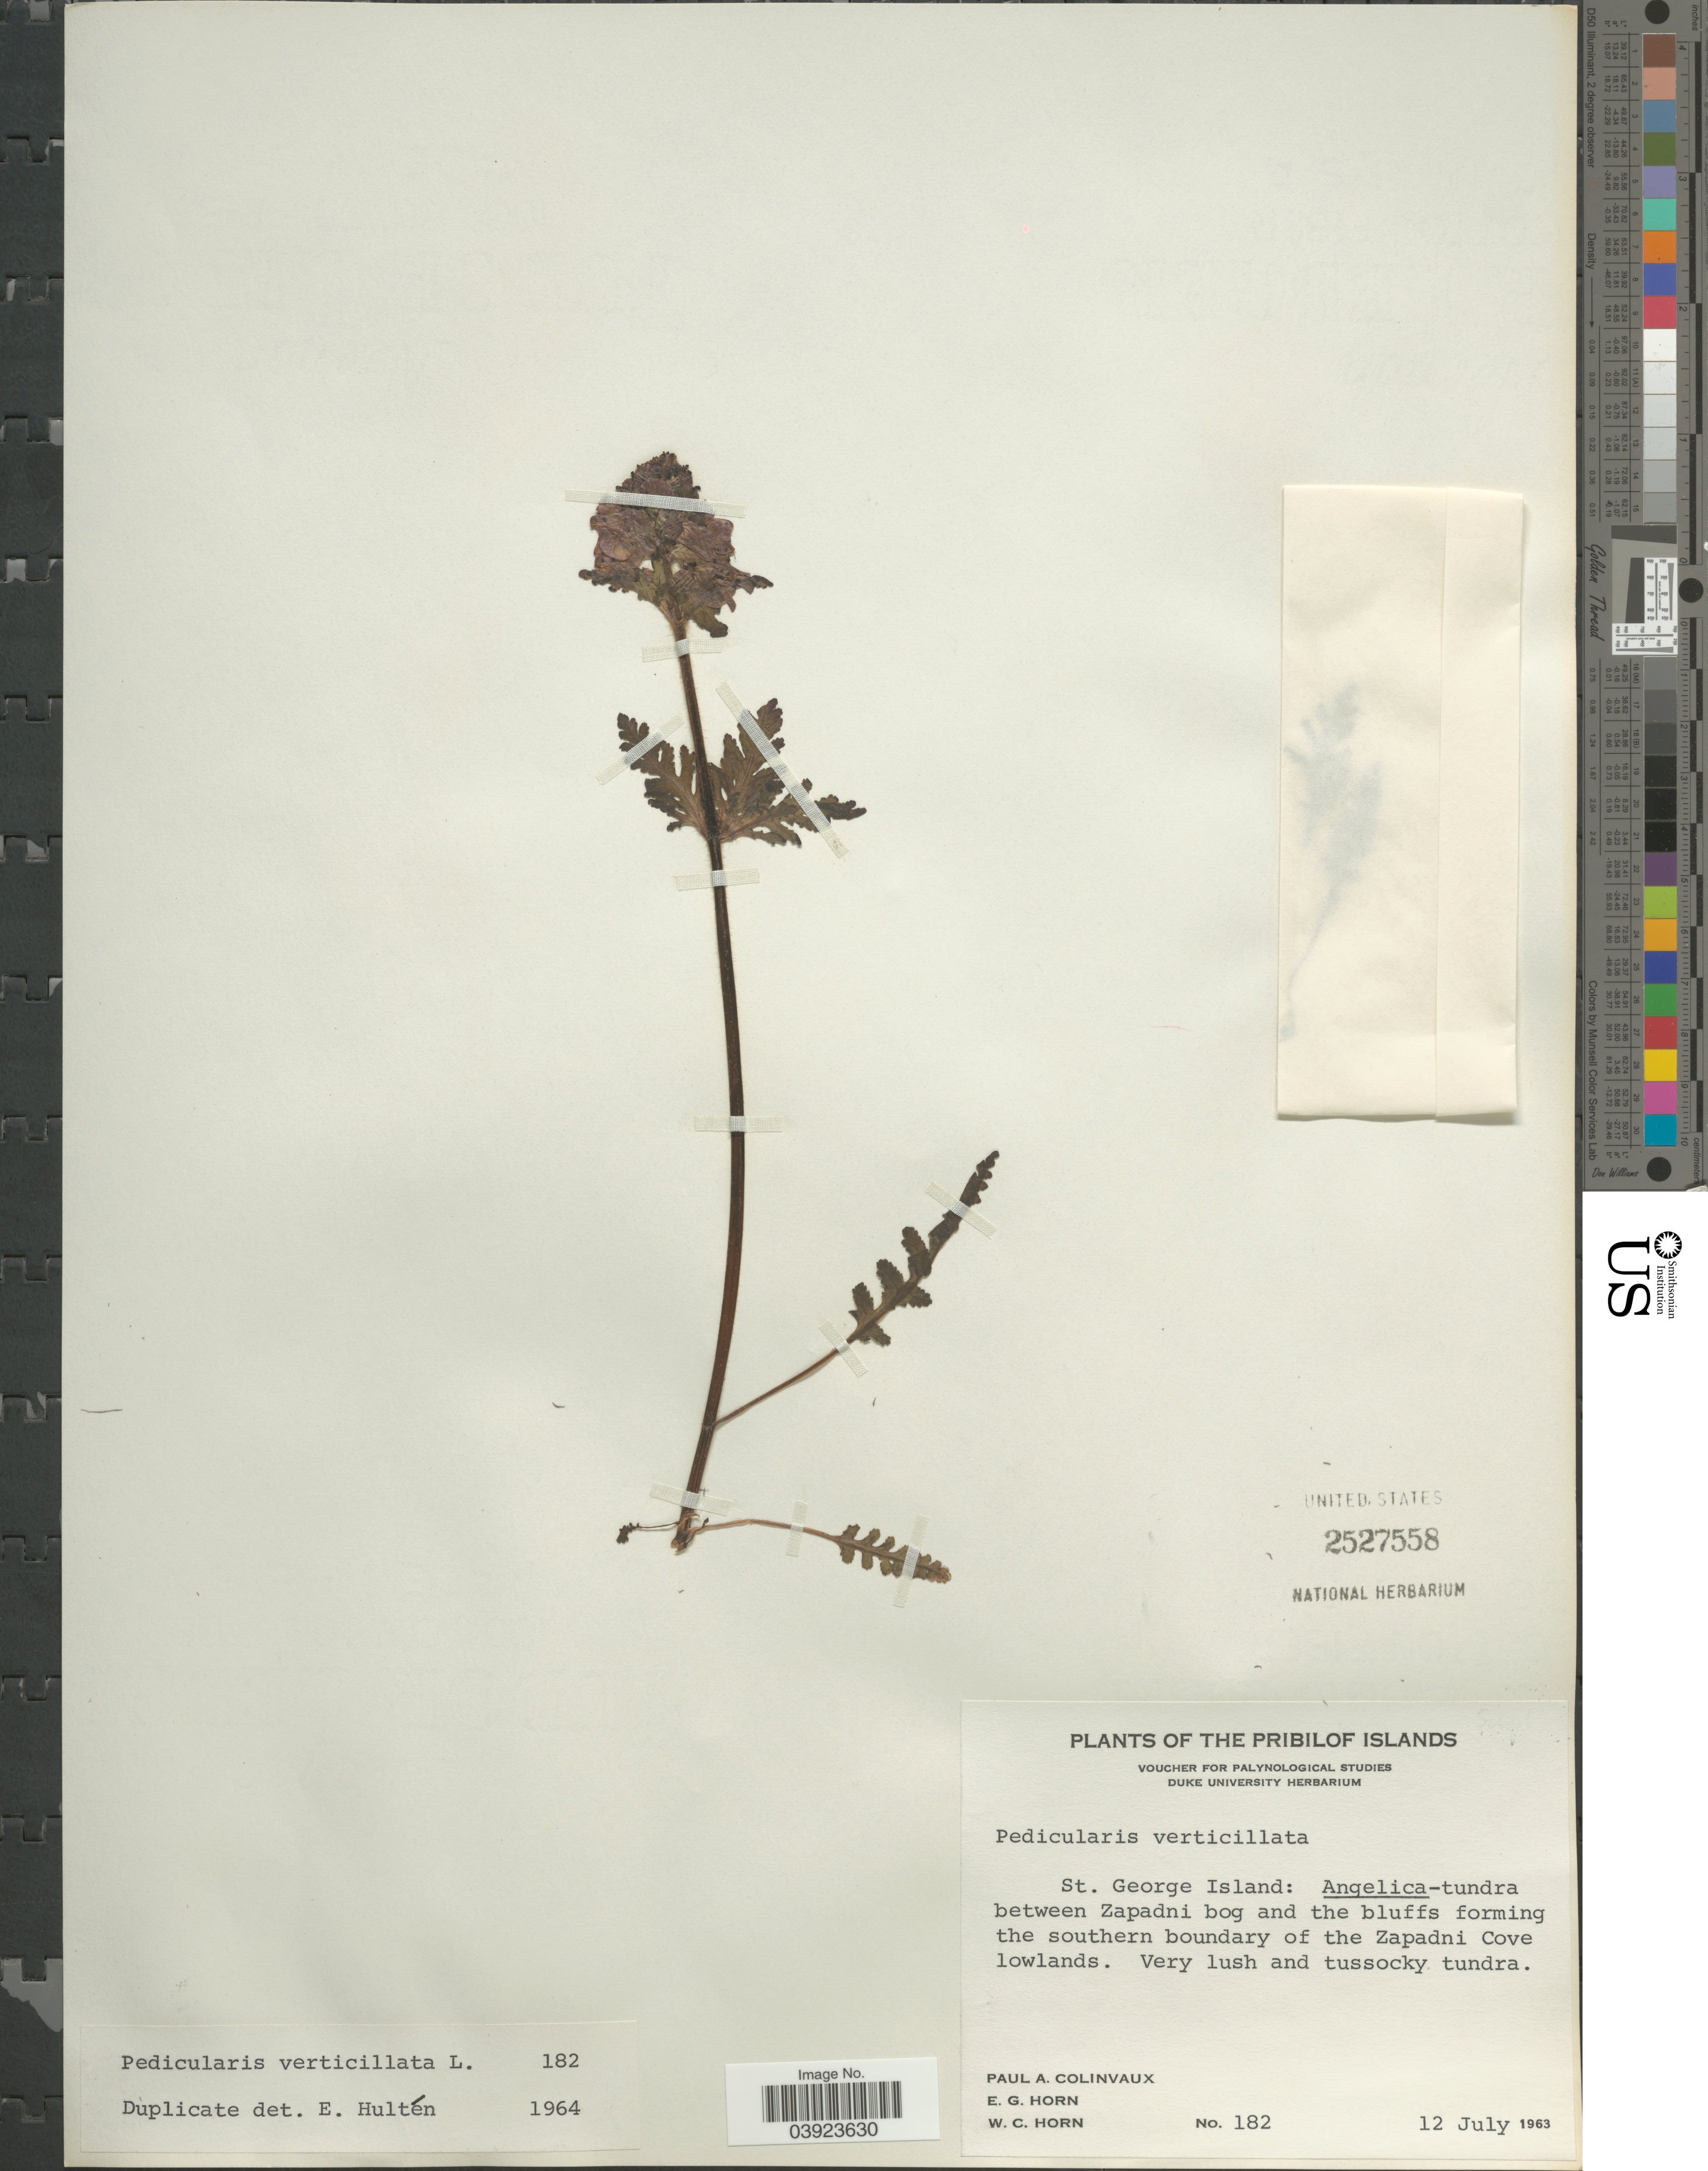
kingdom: Plantae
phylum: Tracheophyta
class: Magnoliopsida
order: Lamiales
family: Orobanchaceae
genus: Pedicularis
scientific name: Pedicularis verticillata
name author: L.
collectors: P. Colinvaux, E. Horn & W. Horn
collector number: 182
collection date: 1963-07-12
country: United States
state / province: Alaska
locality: Pribilof Islands. St. George Island: Angelica-tundra between Zapadni bog and the bluffs forming the southern boundary of the Zapadni Cove lowlands.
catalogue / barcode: US 2527558